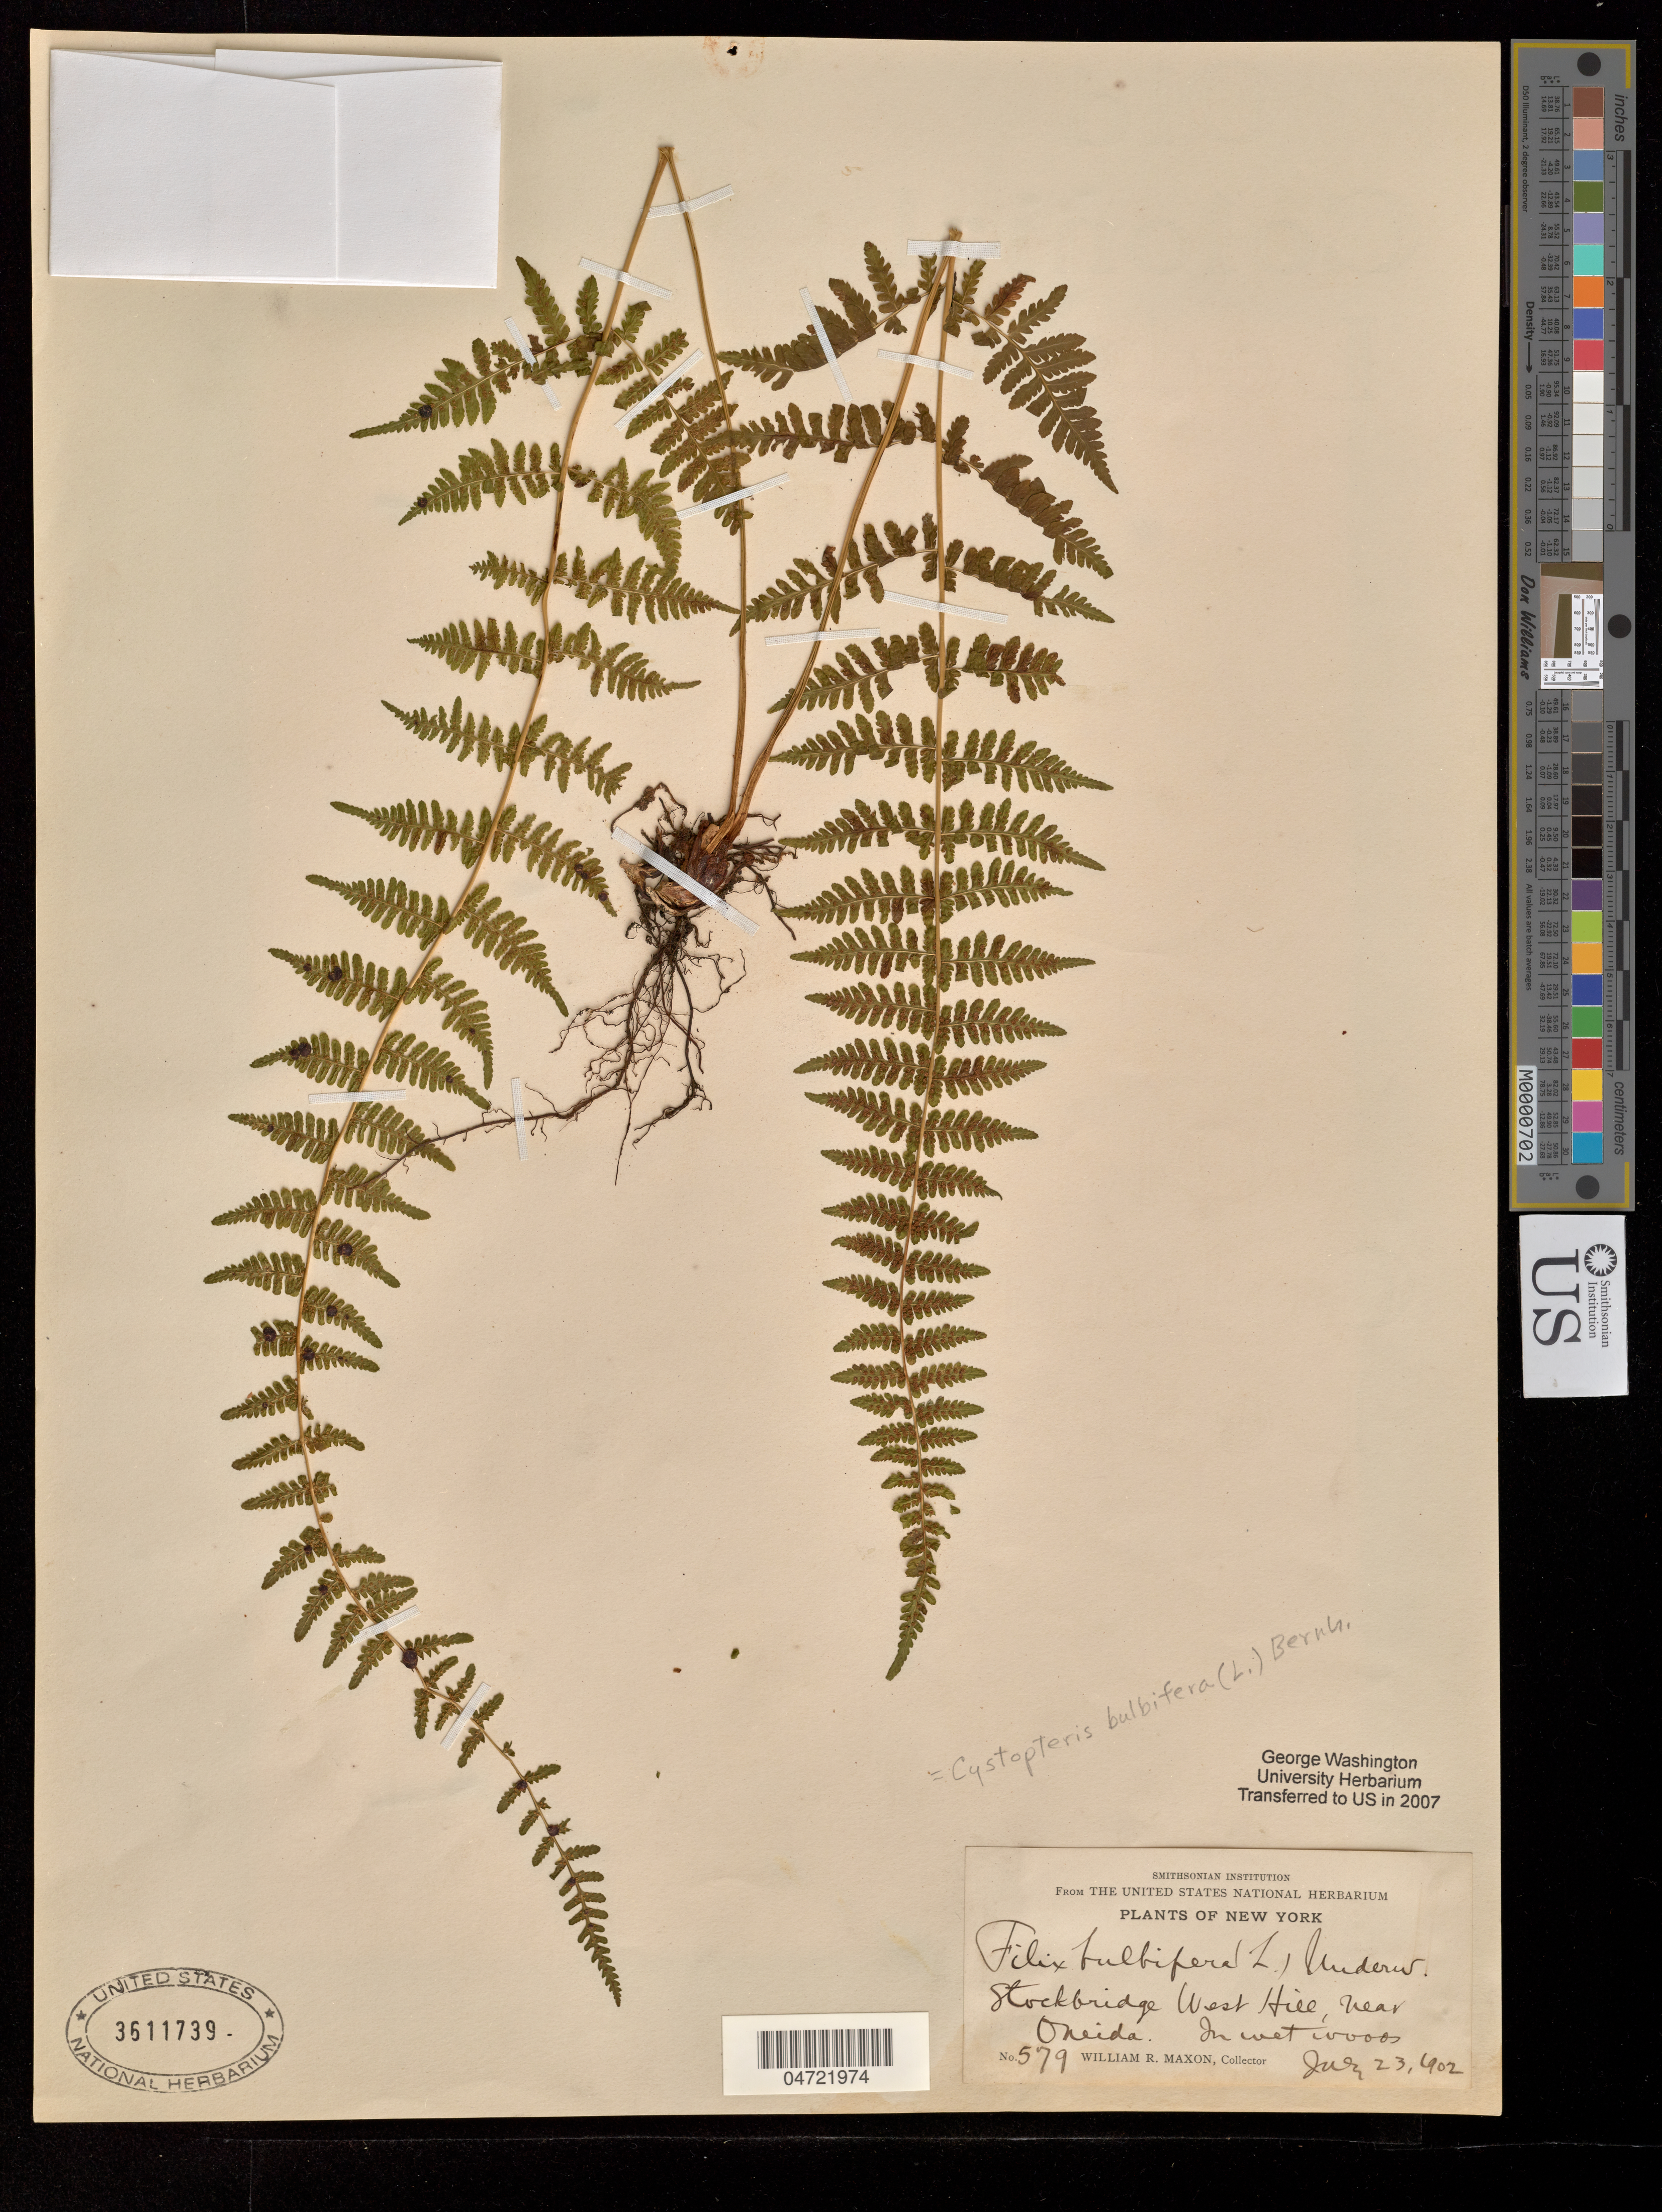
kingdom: Plantae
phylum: Tracheophyta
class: Polypodiopsida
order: Polypodiales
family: Cystopteridaceae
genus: Cystopteris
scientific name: Cystopteris bulbifera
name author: (L.) Bernh.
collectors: W. R. Maxon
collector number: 579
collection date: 1902-07-23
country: United States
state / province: New York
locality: Stockbridge West Hill, near Oneida High wet woods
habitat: In wet woods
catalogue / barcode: US 3611739